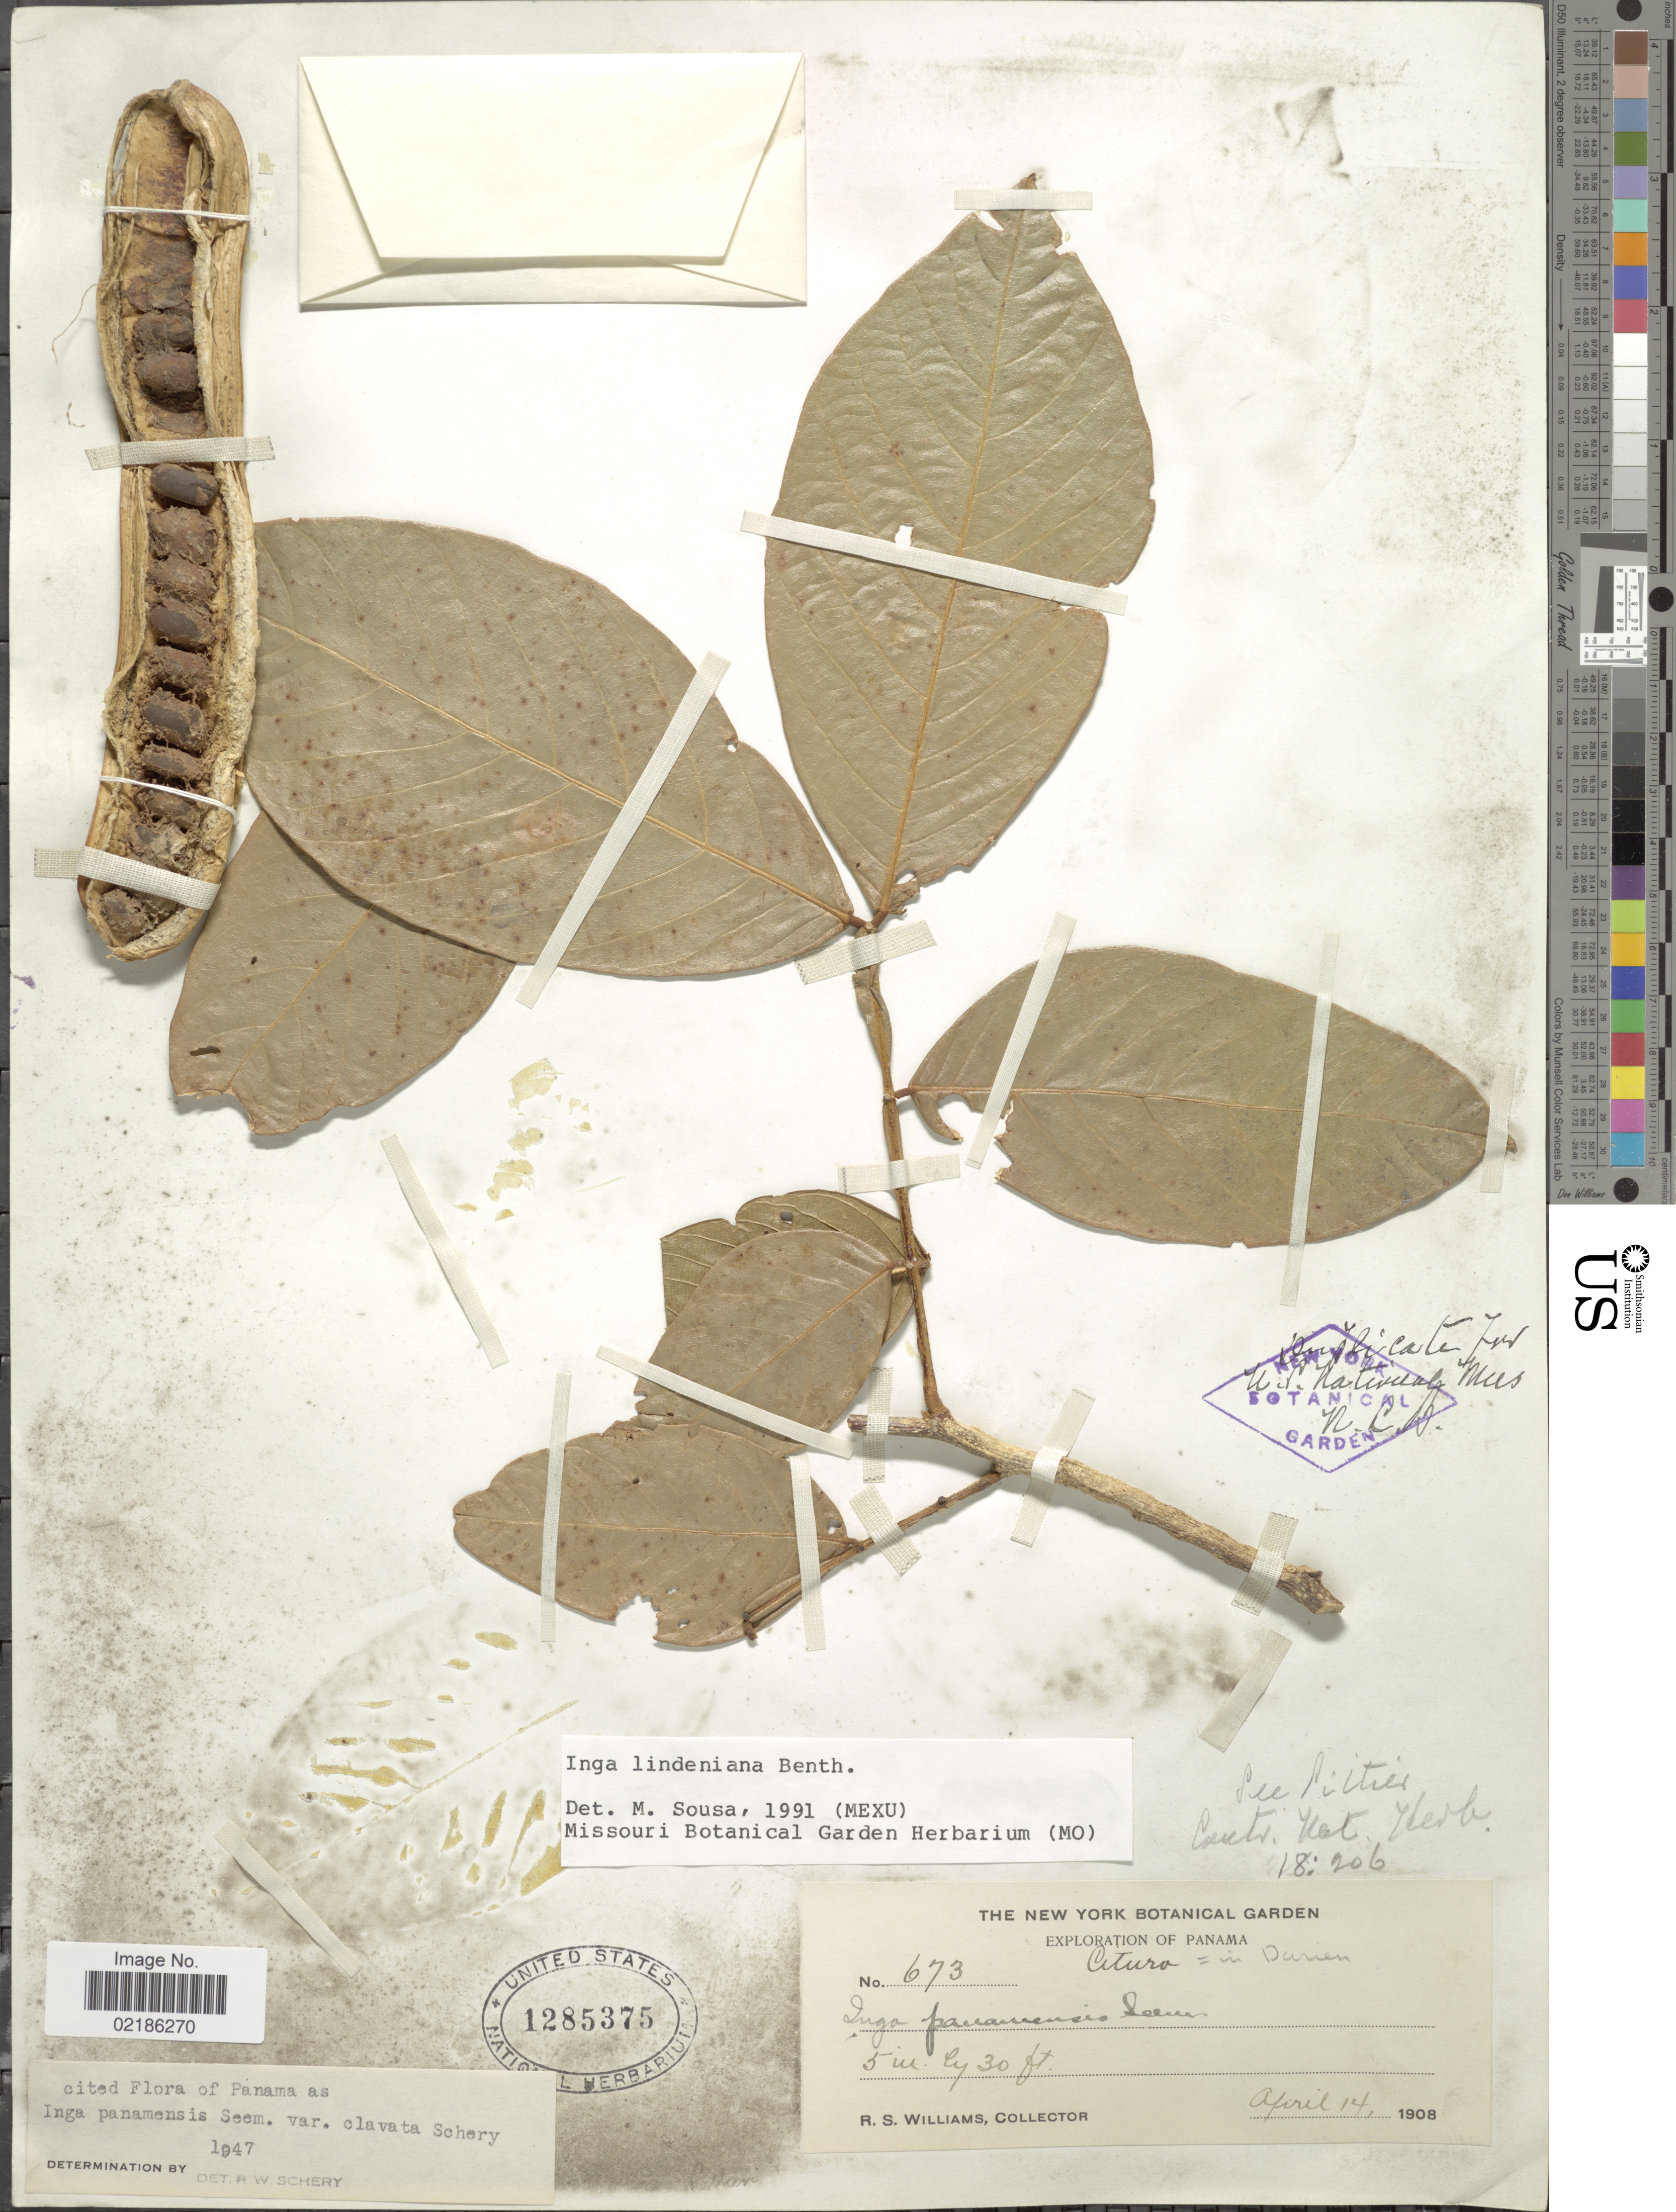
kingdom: Plantae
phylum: Tracheophyta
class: Magnoliopsida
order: Fabales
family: Fabaceae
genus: Inga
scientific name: Inga lindeniana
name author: Benth.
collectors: R. S. Williams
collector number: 673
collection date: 1908-04-14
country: Panama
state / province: Darién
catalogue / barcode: US 1285375